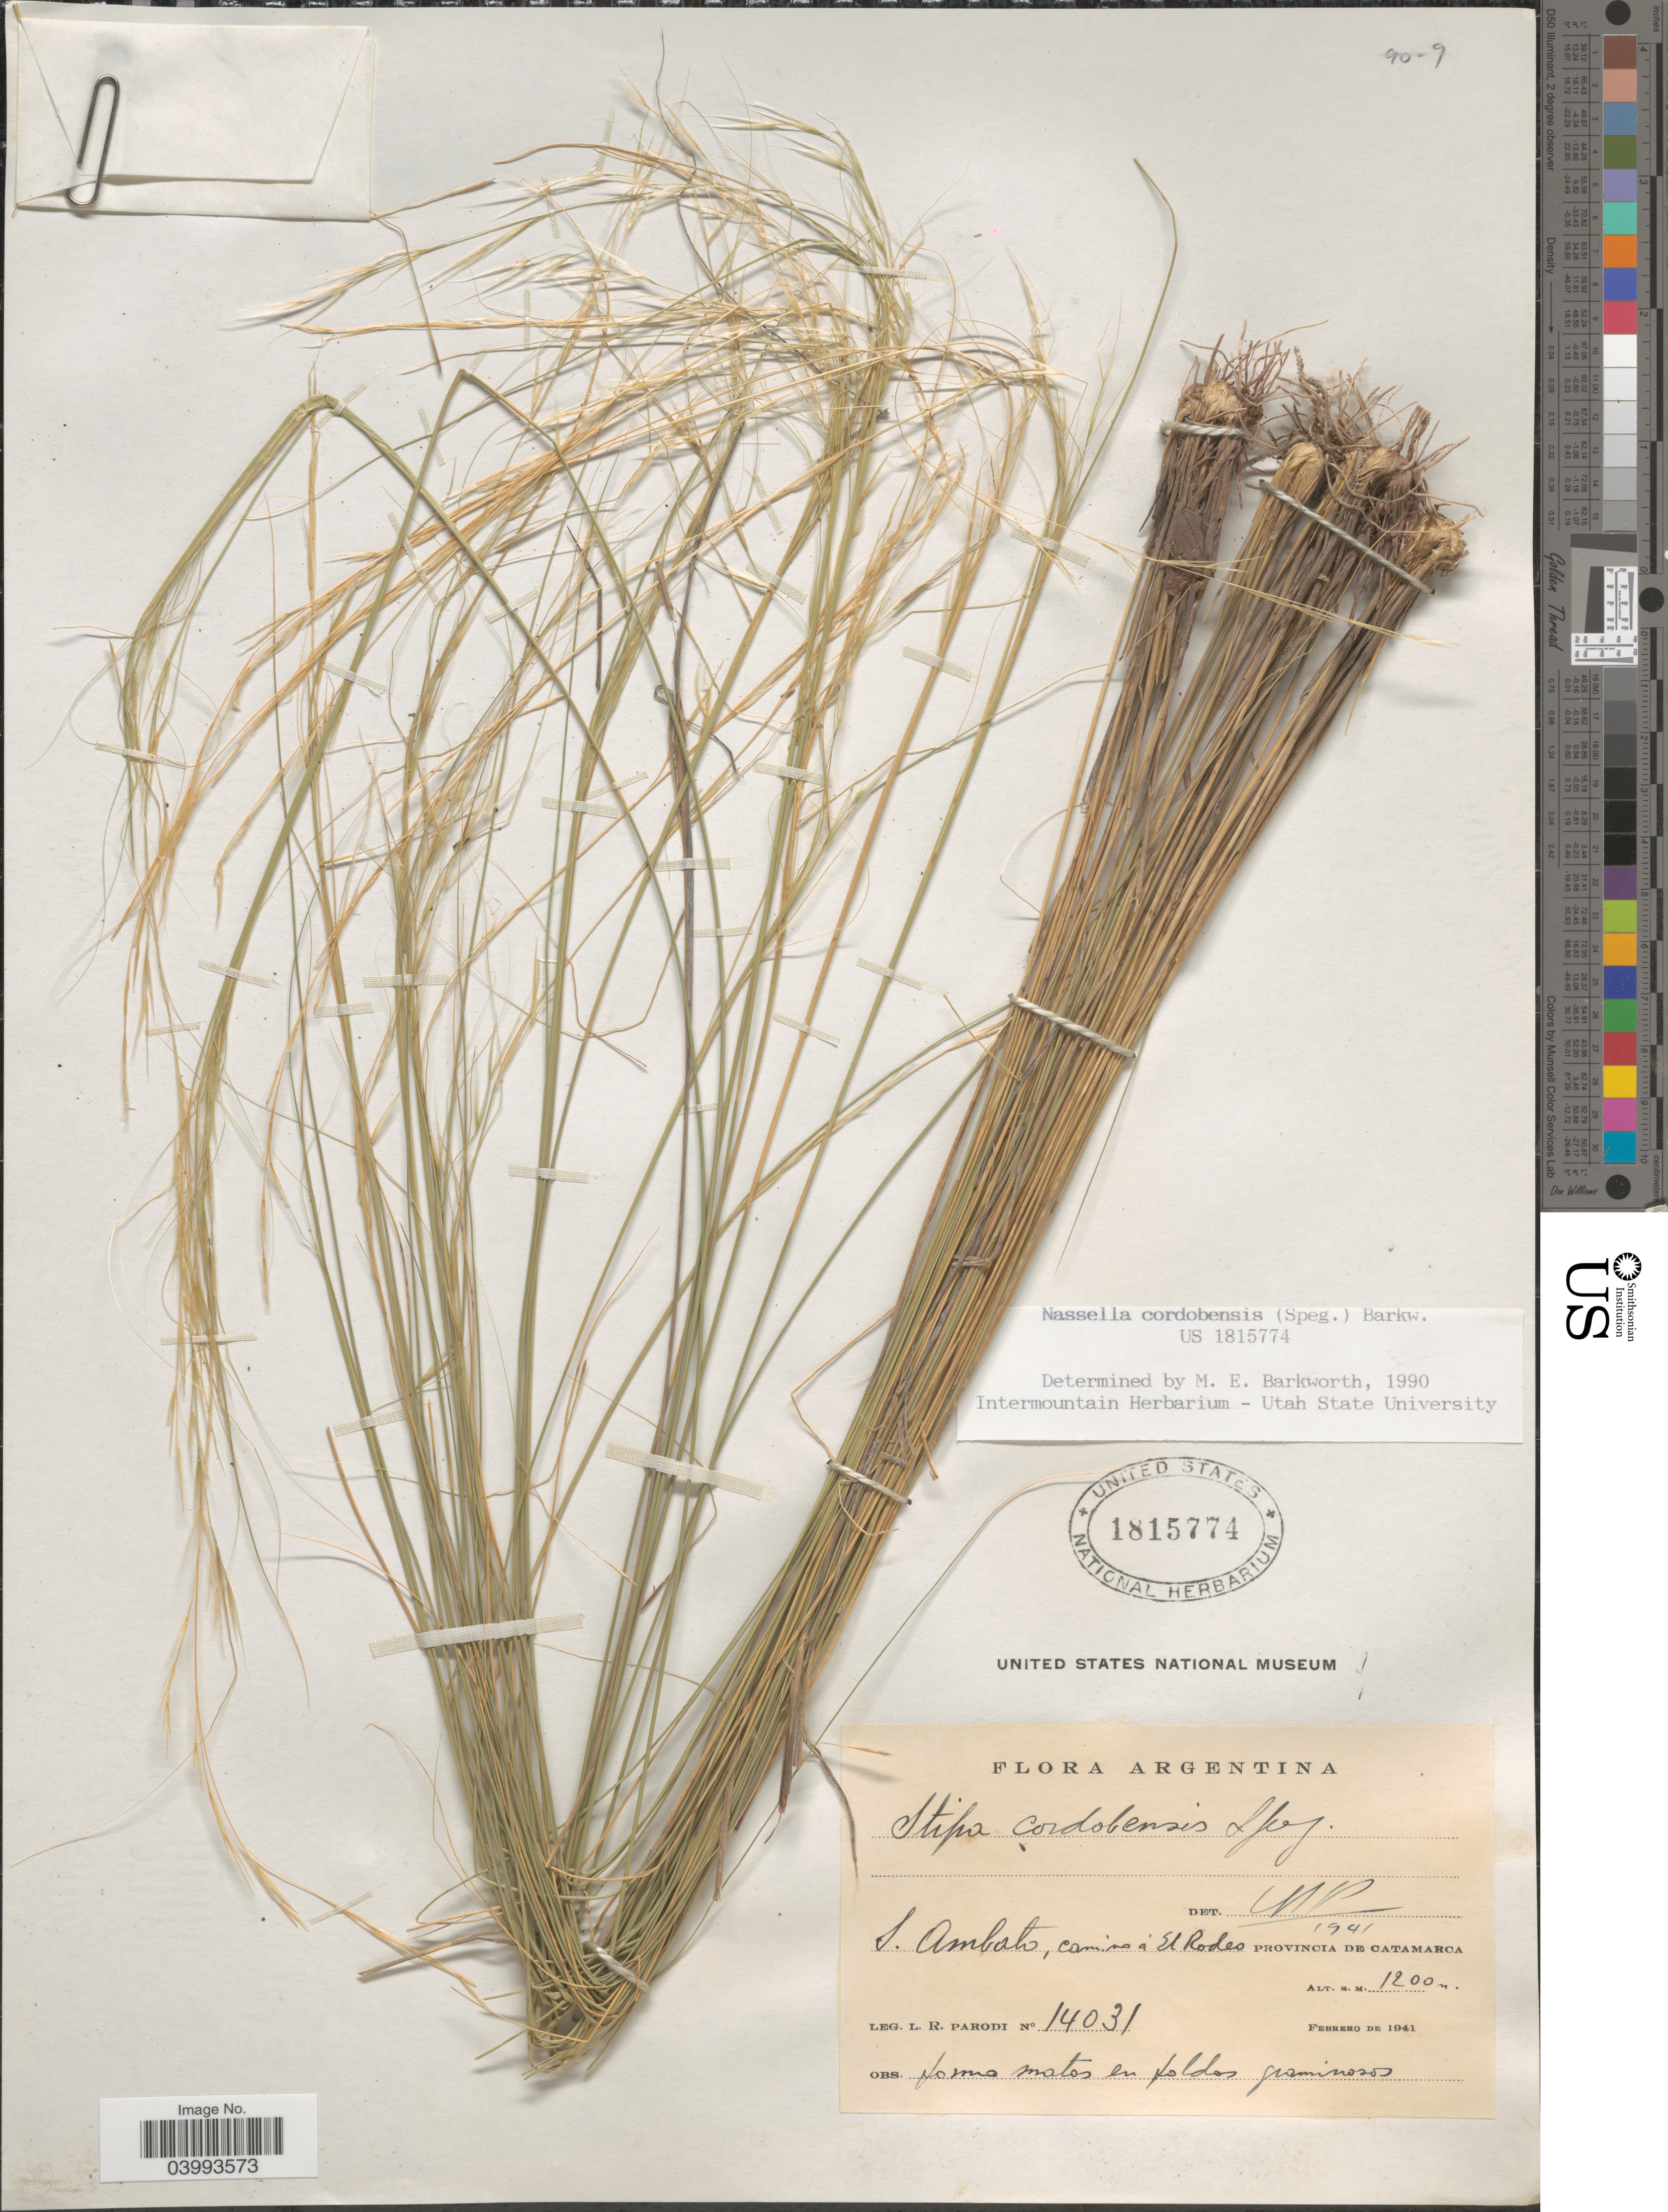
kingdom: Plantae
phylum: Tracheophyta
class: Liliopsida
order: Poales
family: Poaceae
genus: Nassella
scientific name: Nassella cordobensis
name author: (Speg.) Barkworth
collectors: L. R. Parodi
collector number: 14031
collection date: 1941-02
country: Argentina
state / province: Catamarca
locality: S. Ambato, camino á El Rodeo.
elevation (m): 1200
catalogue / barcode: US 1815774